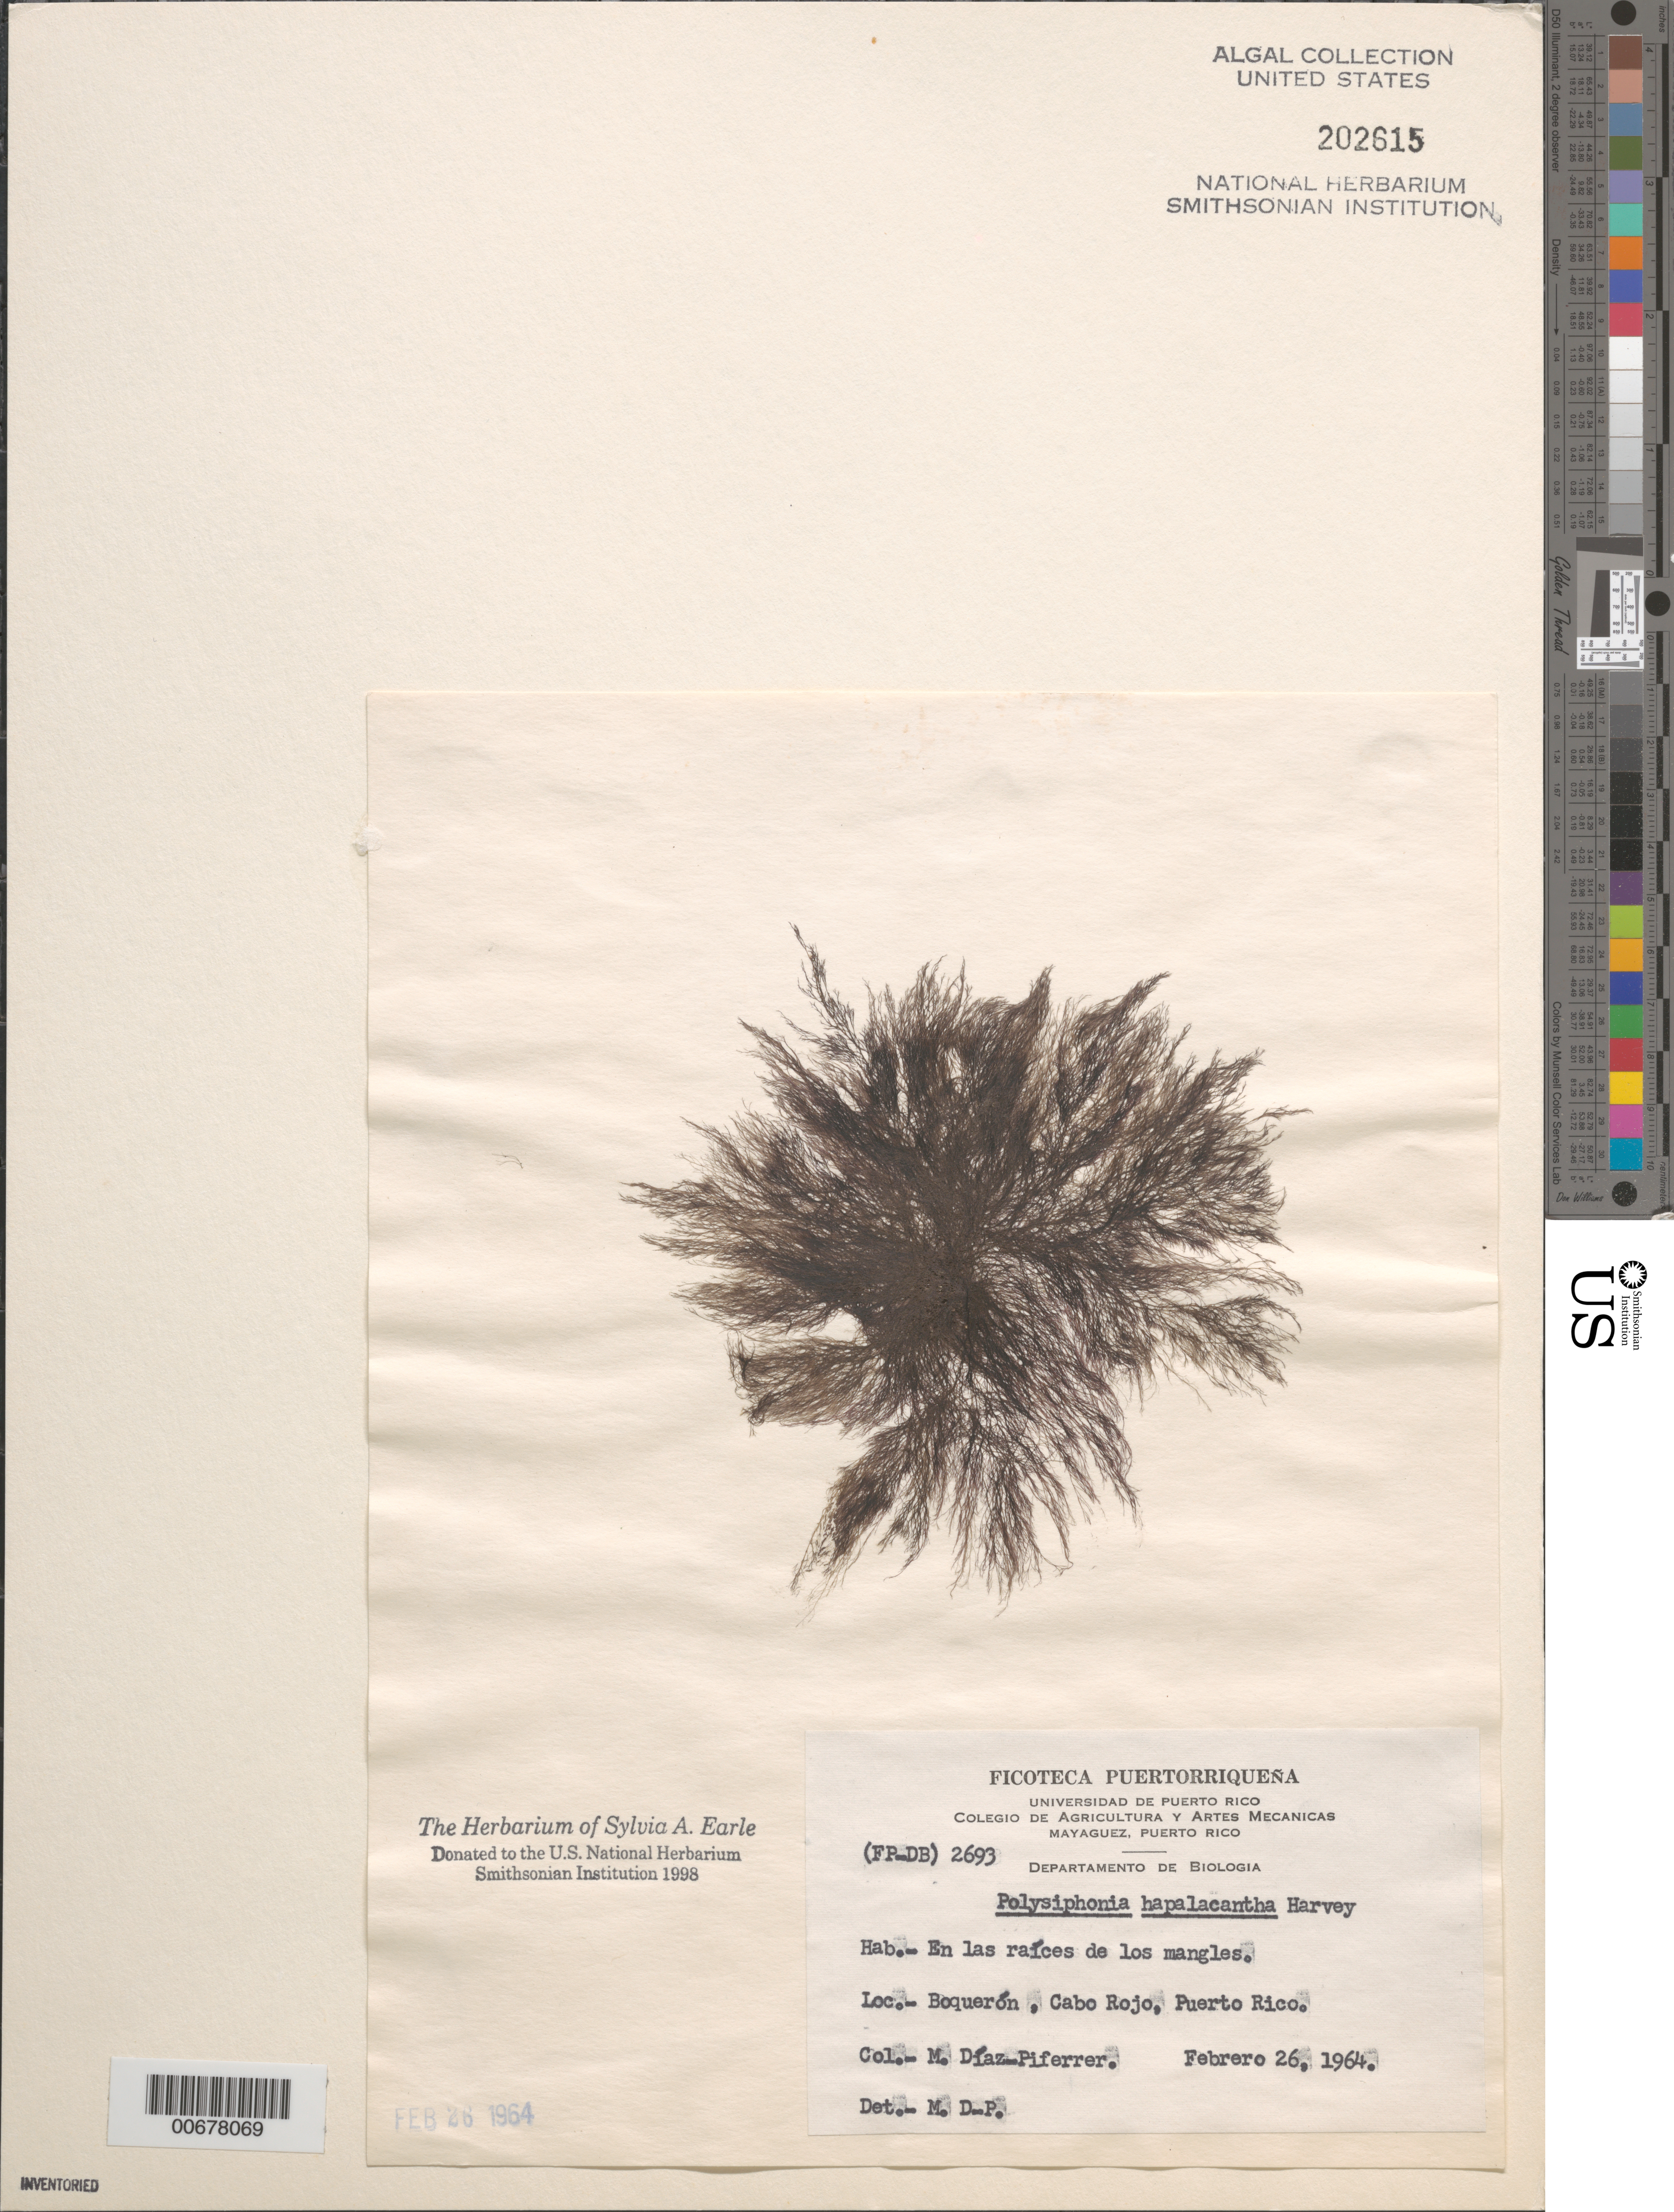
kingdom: Plantae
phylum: Rhodophyta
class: Florideophyceae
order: Ceramiales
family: Rhodomelaceae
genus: Polysiphonia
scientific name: Polysiphonia hapalacantha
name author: Harv.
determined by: Diaz-Piferrer, M.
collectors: M. Diaz-Piferrer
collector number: (FP-DB) 2693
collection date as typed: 26 Feb 1964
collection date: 1964-02-26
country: Puerto Rico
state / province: Cabo Rojo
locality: Boqueron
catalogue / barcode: US 202615